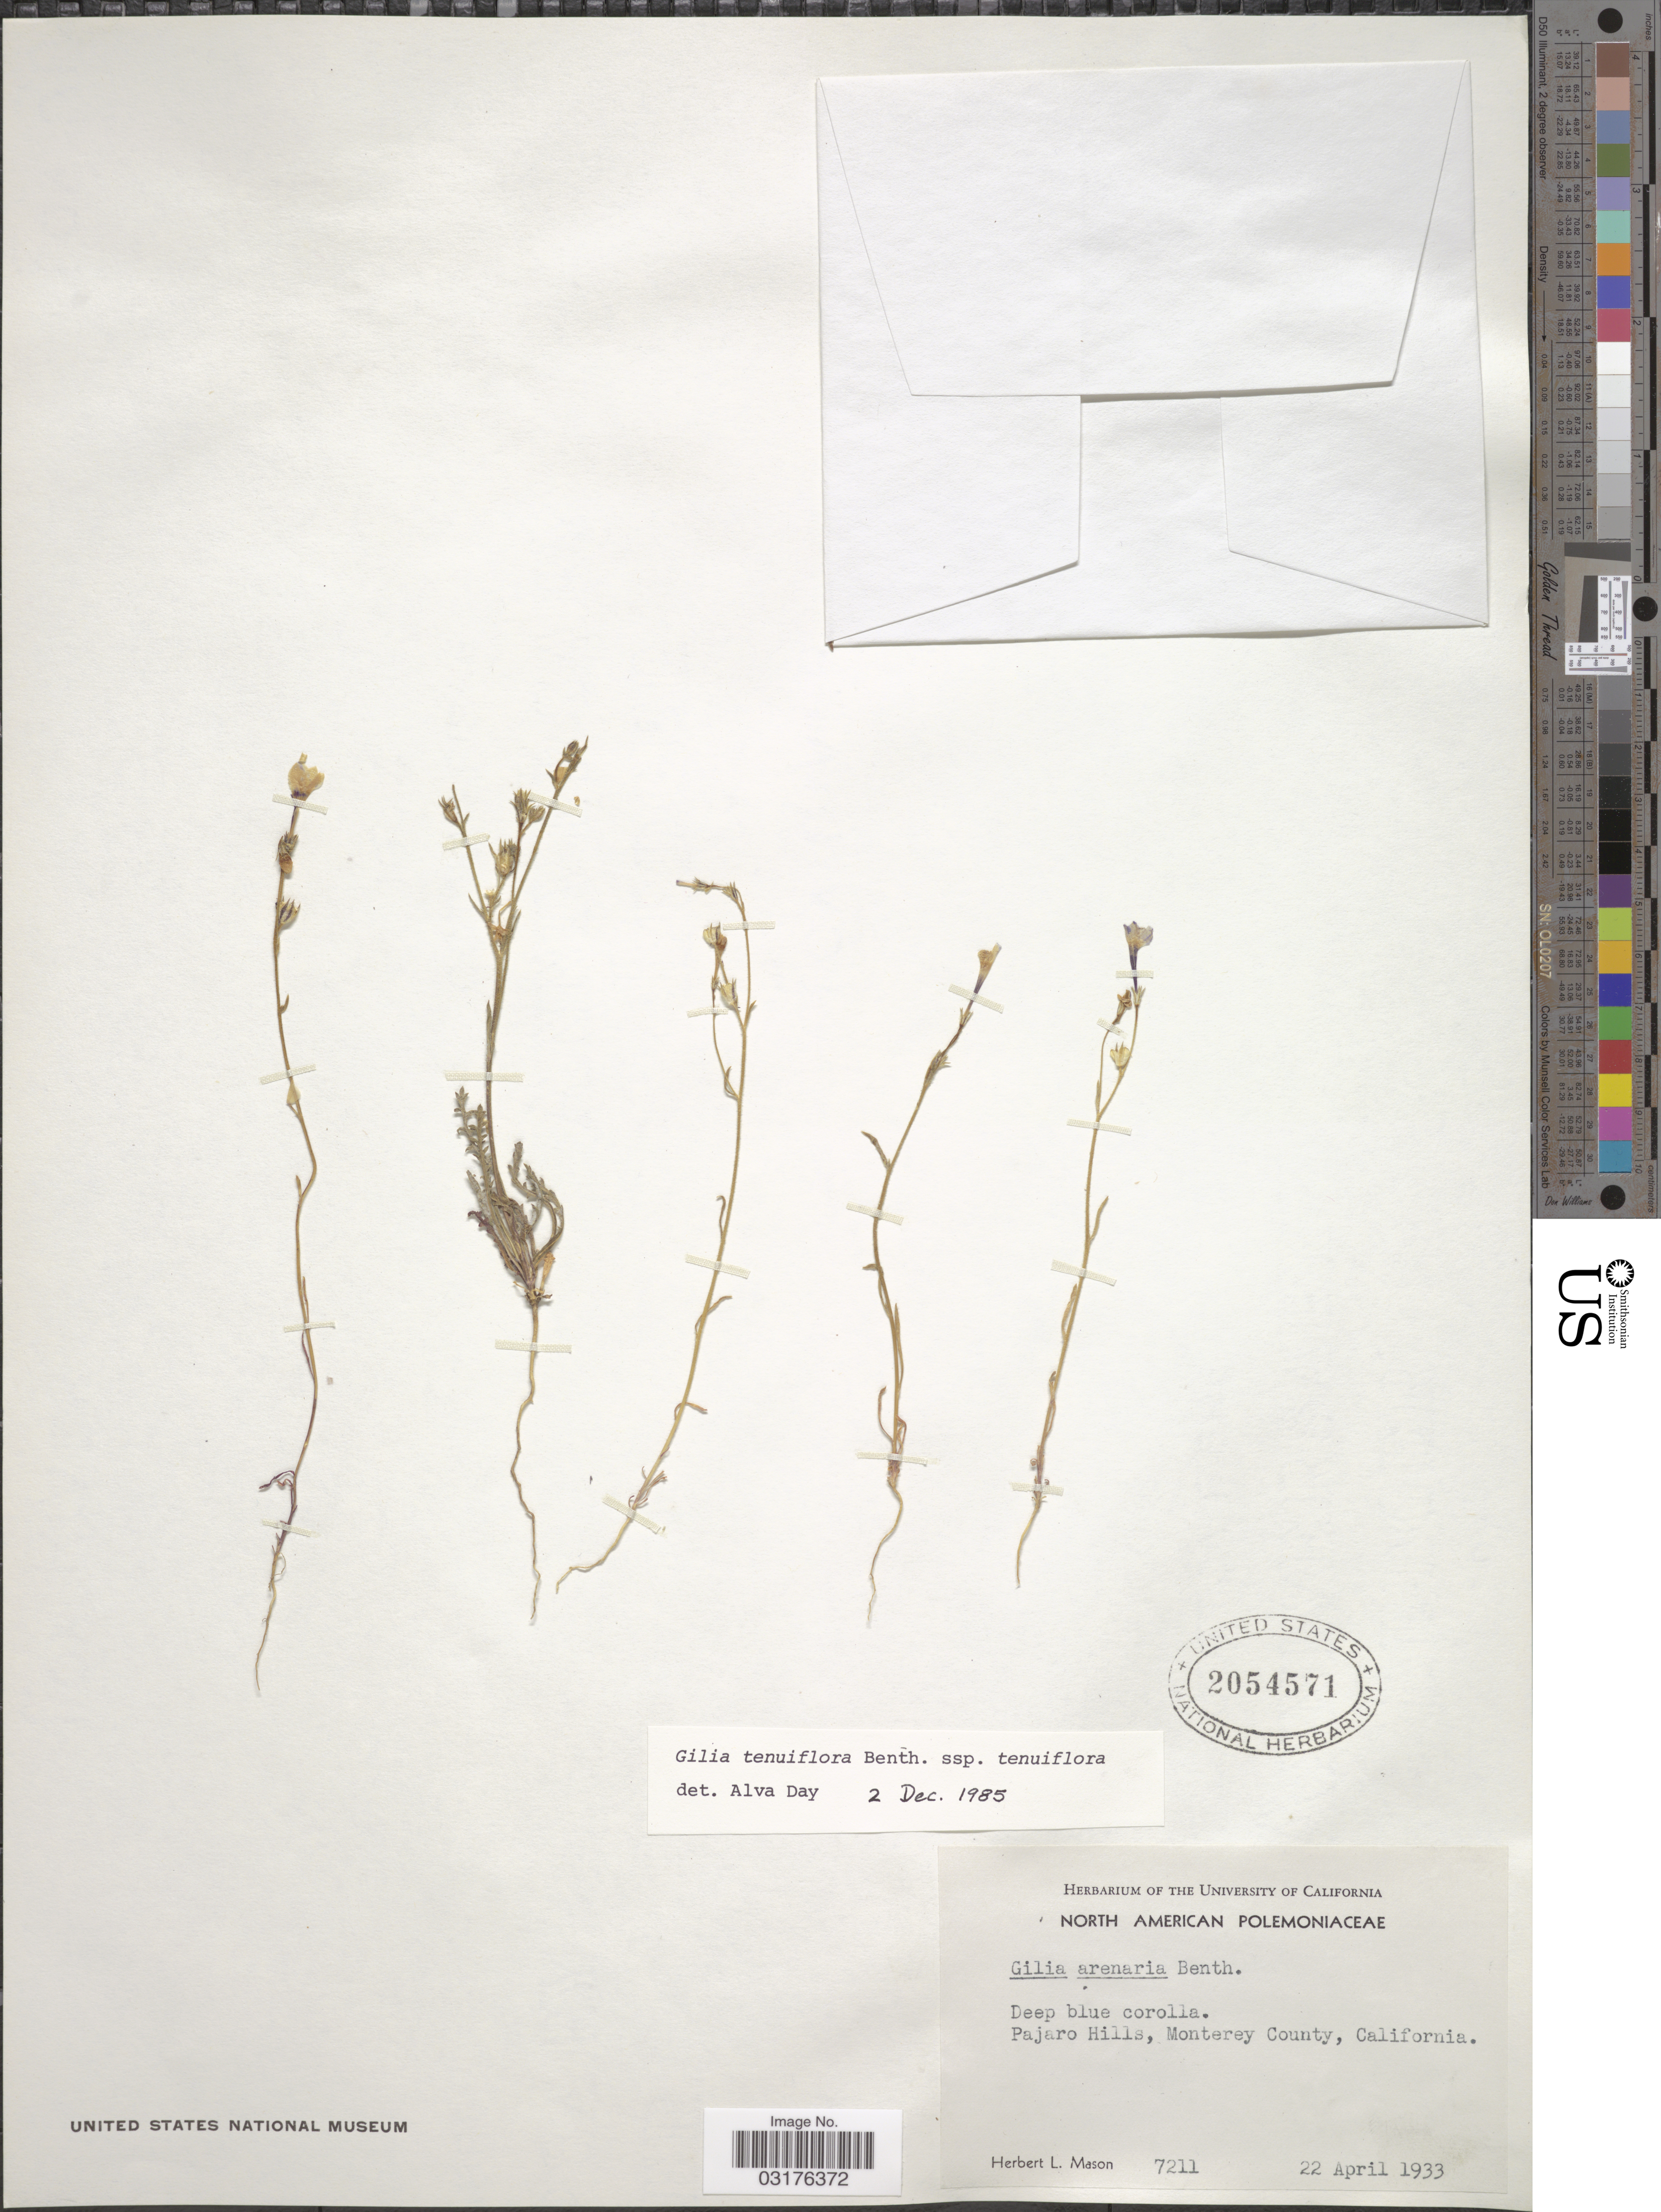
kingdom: Plantae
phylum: Tracheophyta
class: Magnoliopsida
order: Ericales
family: Polemoniaceae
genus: Gilia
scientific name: Gilia tenuiflora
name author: Benth.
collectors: H. L. Mason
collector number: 7211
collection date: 1933-04-22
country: United States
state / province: California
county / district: Monterey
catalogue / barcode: US 2054571